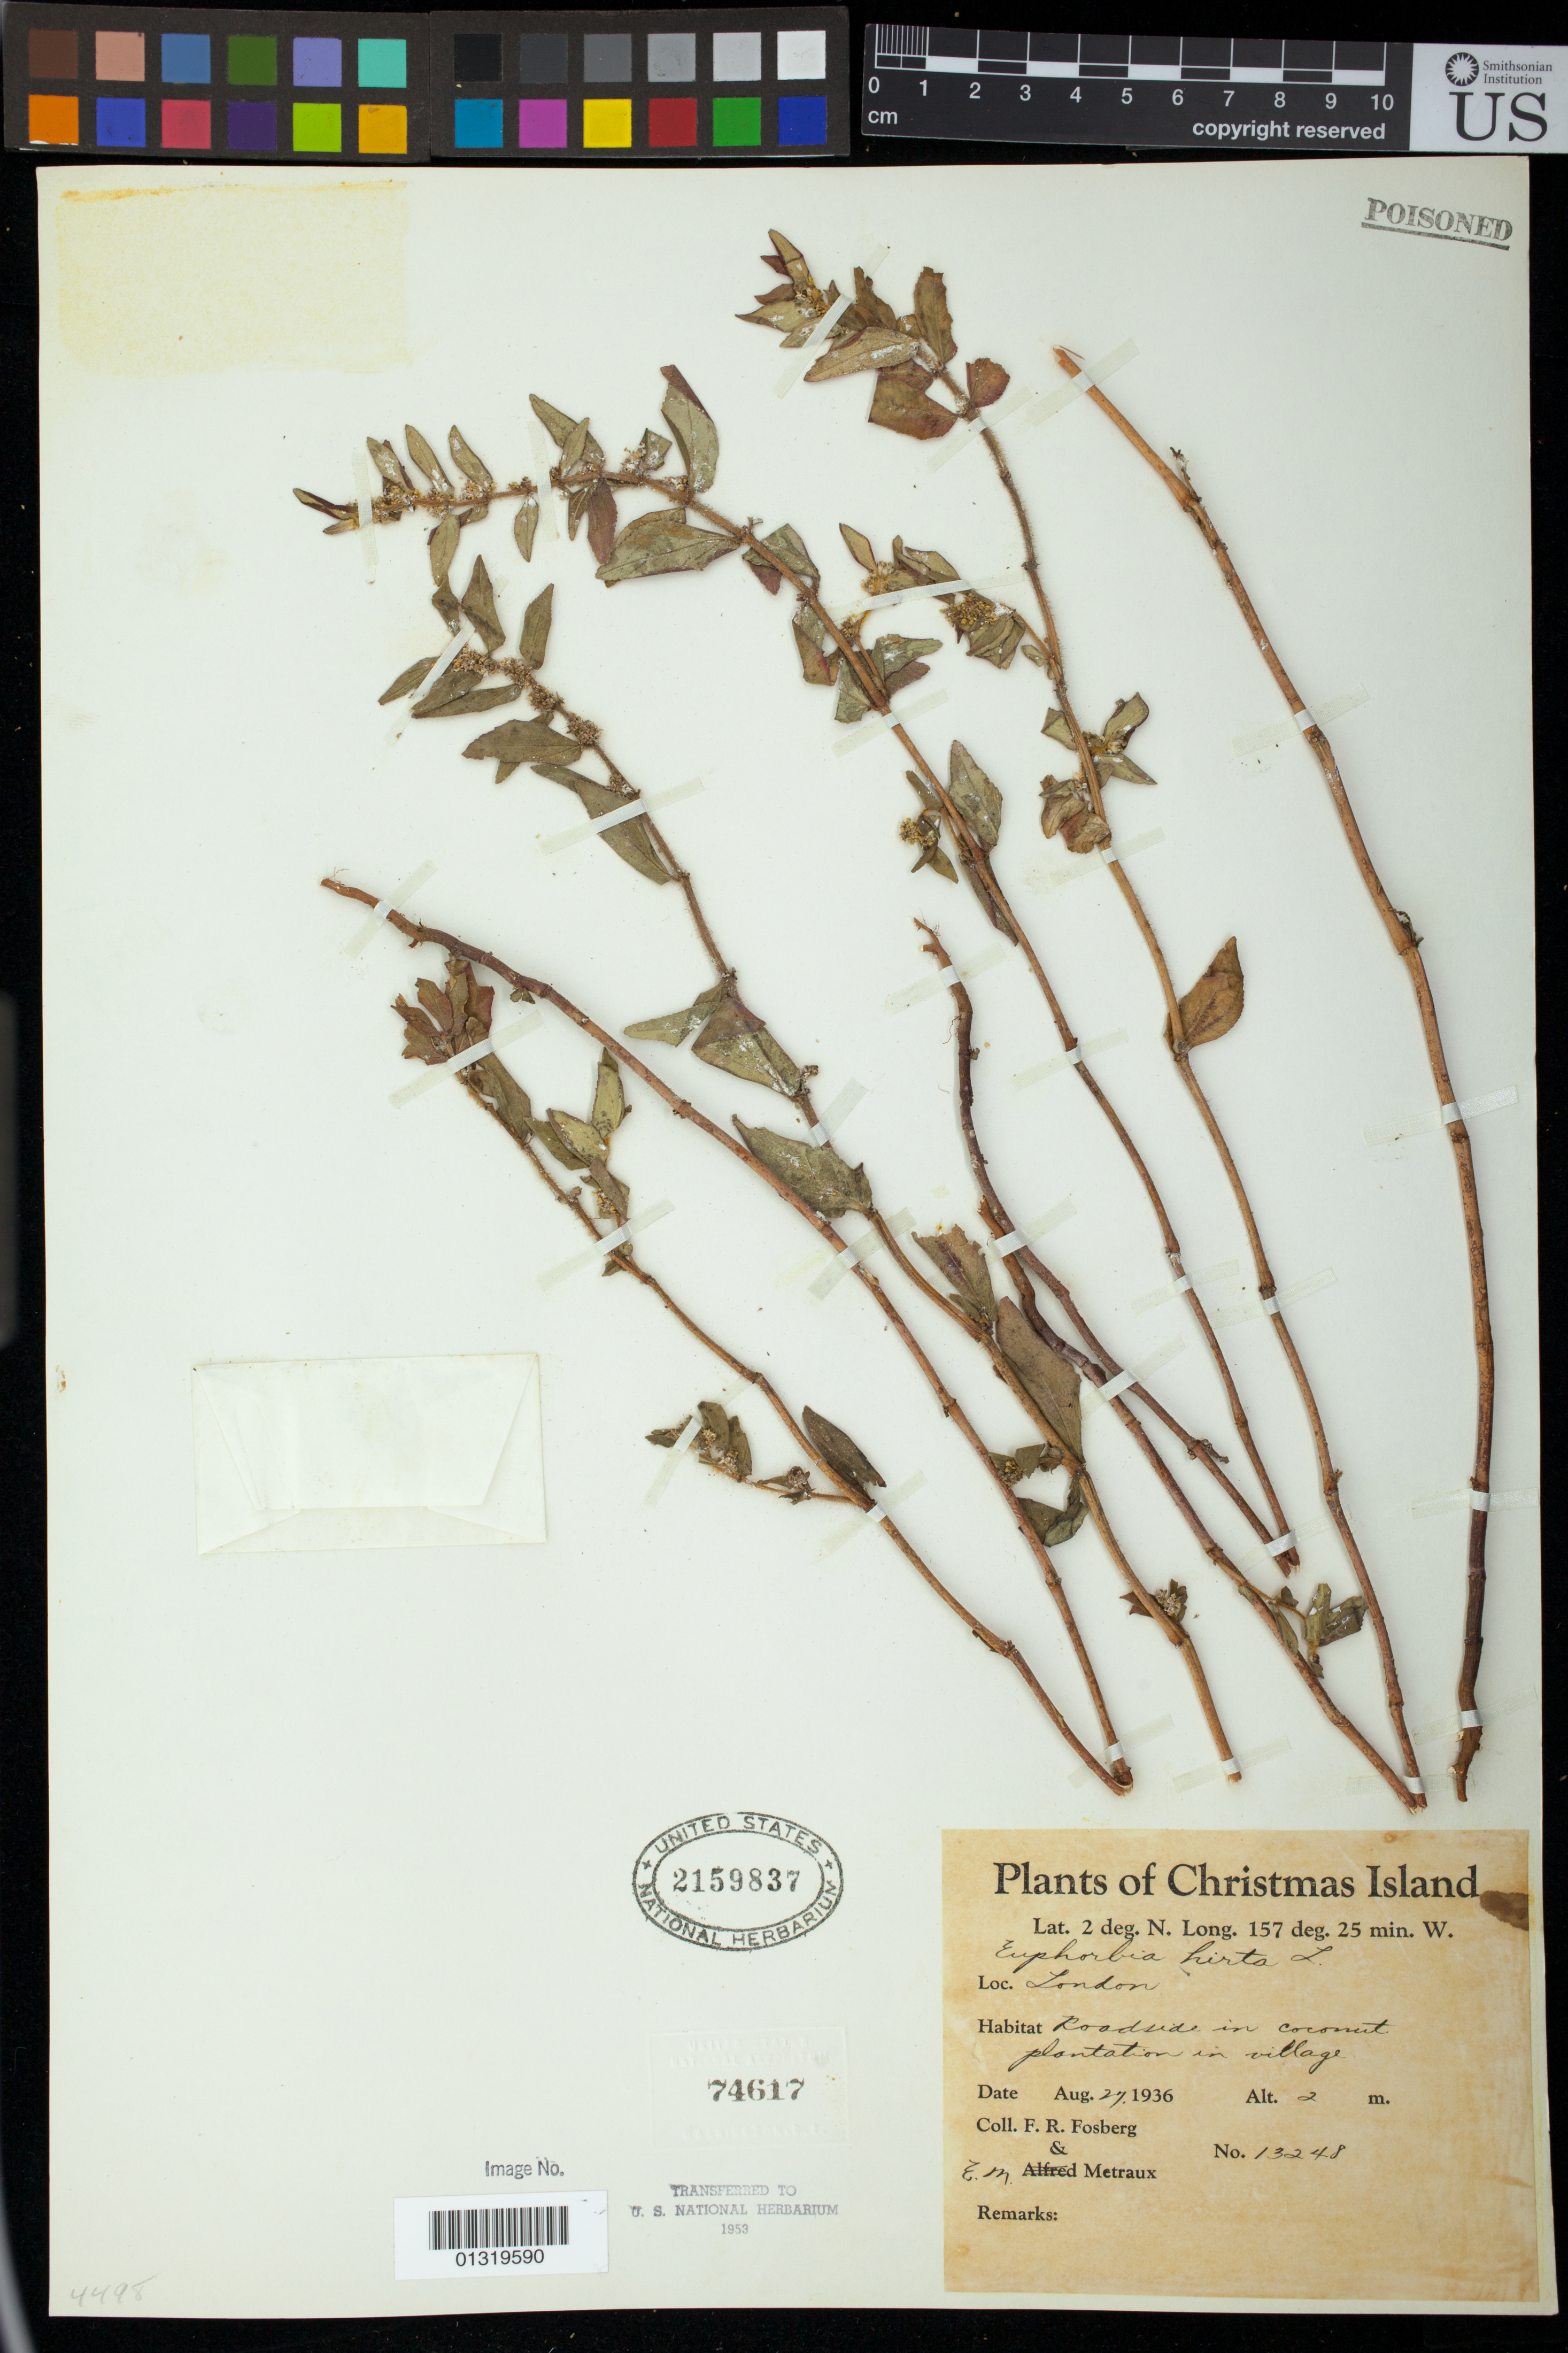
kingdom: Plantae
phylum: Tracheophyta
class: Magnoliopsida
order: Malpighiales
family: Euphorbiaceae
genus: Euphorbia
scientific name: Euphorbia hirta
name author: L.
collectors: F. R. Fosberg & E. Metraux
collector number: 13248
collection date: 1936-08-27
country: Kiribati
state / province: Line Islands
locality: London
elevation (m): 2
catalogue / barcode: US 2159837